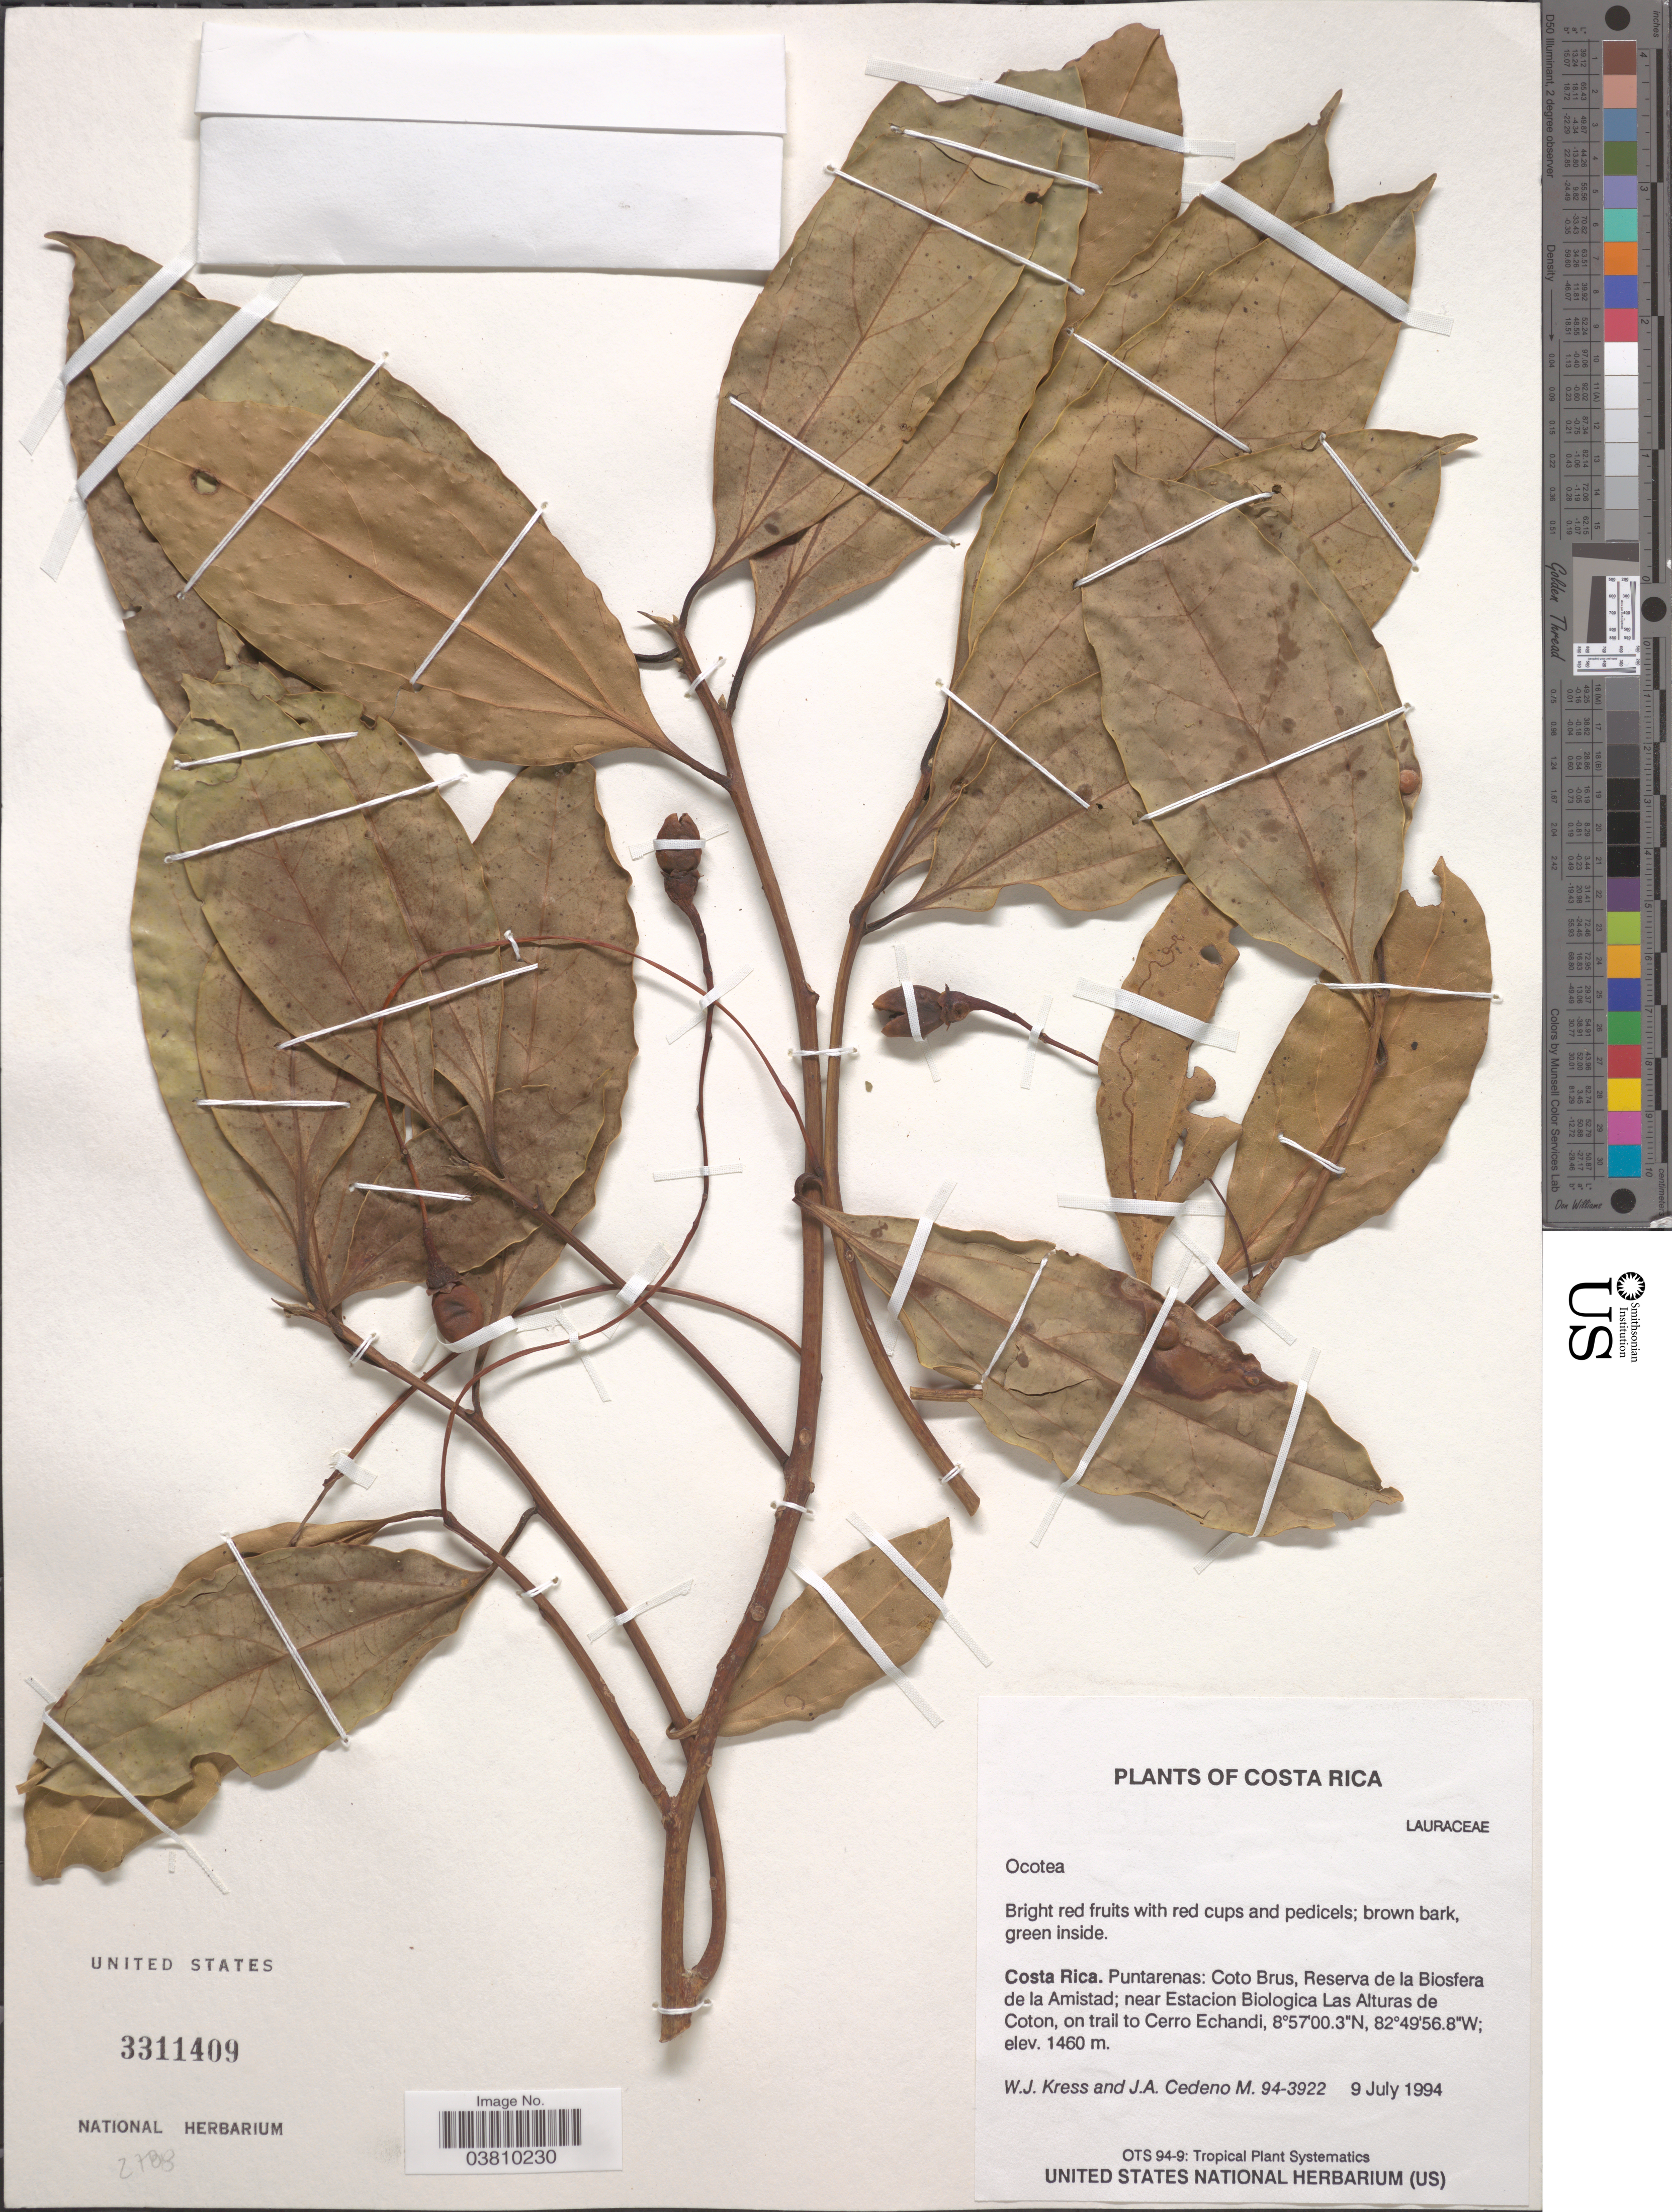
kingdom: Plantae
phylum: Tracheophyta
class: Magnoliopsida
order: Laurales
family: Lauraceae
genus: Beilschmiedia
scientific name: Beilschmiedia sp.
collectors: W. J. Kress & J. A. Cedeño M.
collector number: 94-3922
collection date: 1994-07-09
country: Costa Rica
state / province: Puntarenas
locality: Coto Brus, Reserva de la Biosfera de la Amistad; near Estacion Biologica Las Alturas de Coton, on trail to Cerro Echandi.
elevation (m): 1460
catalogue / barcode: US 3311409